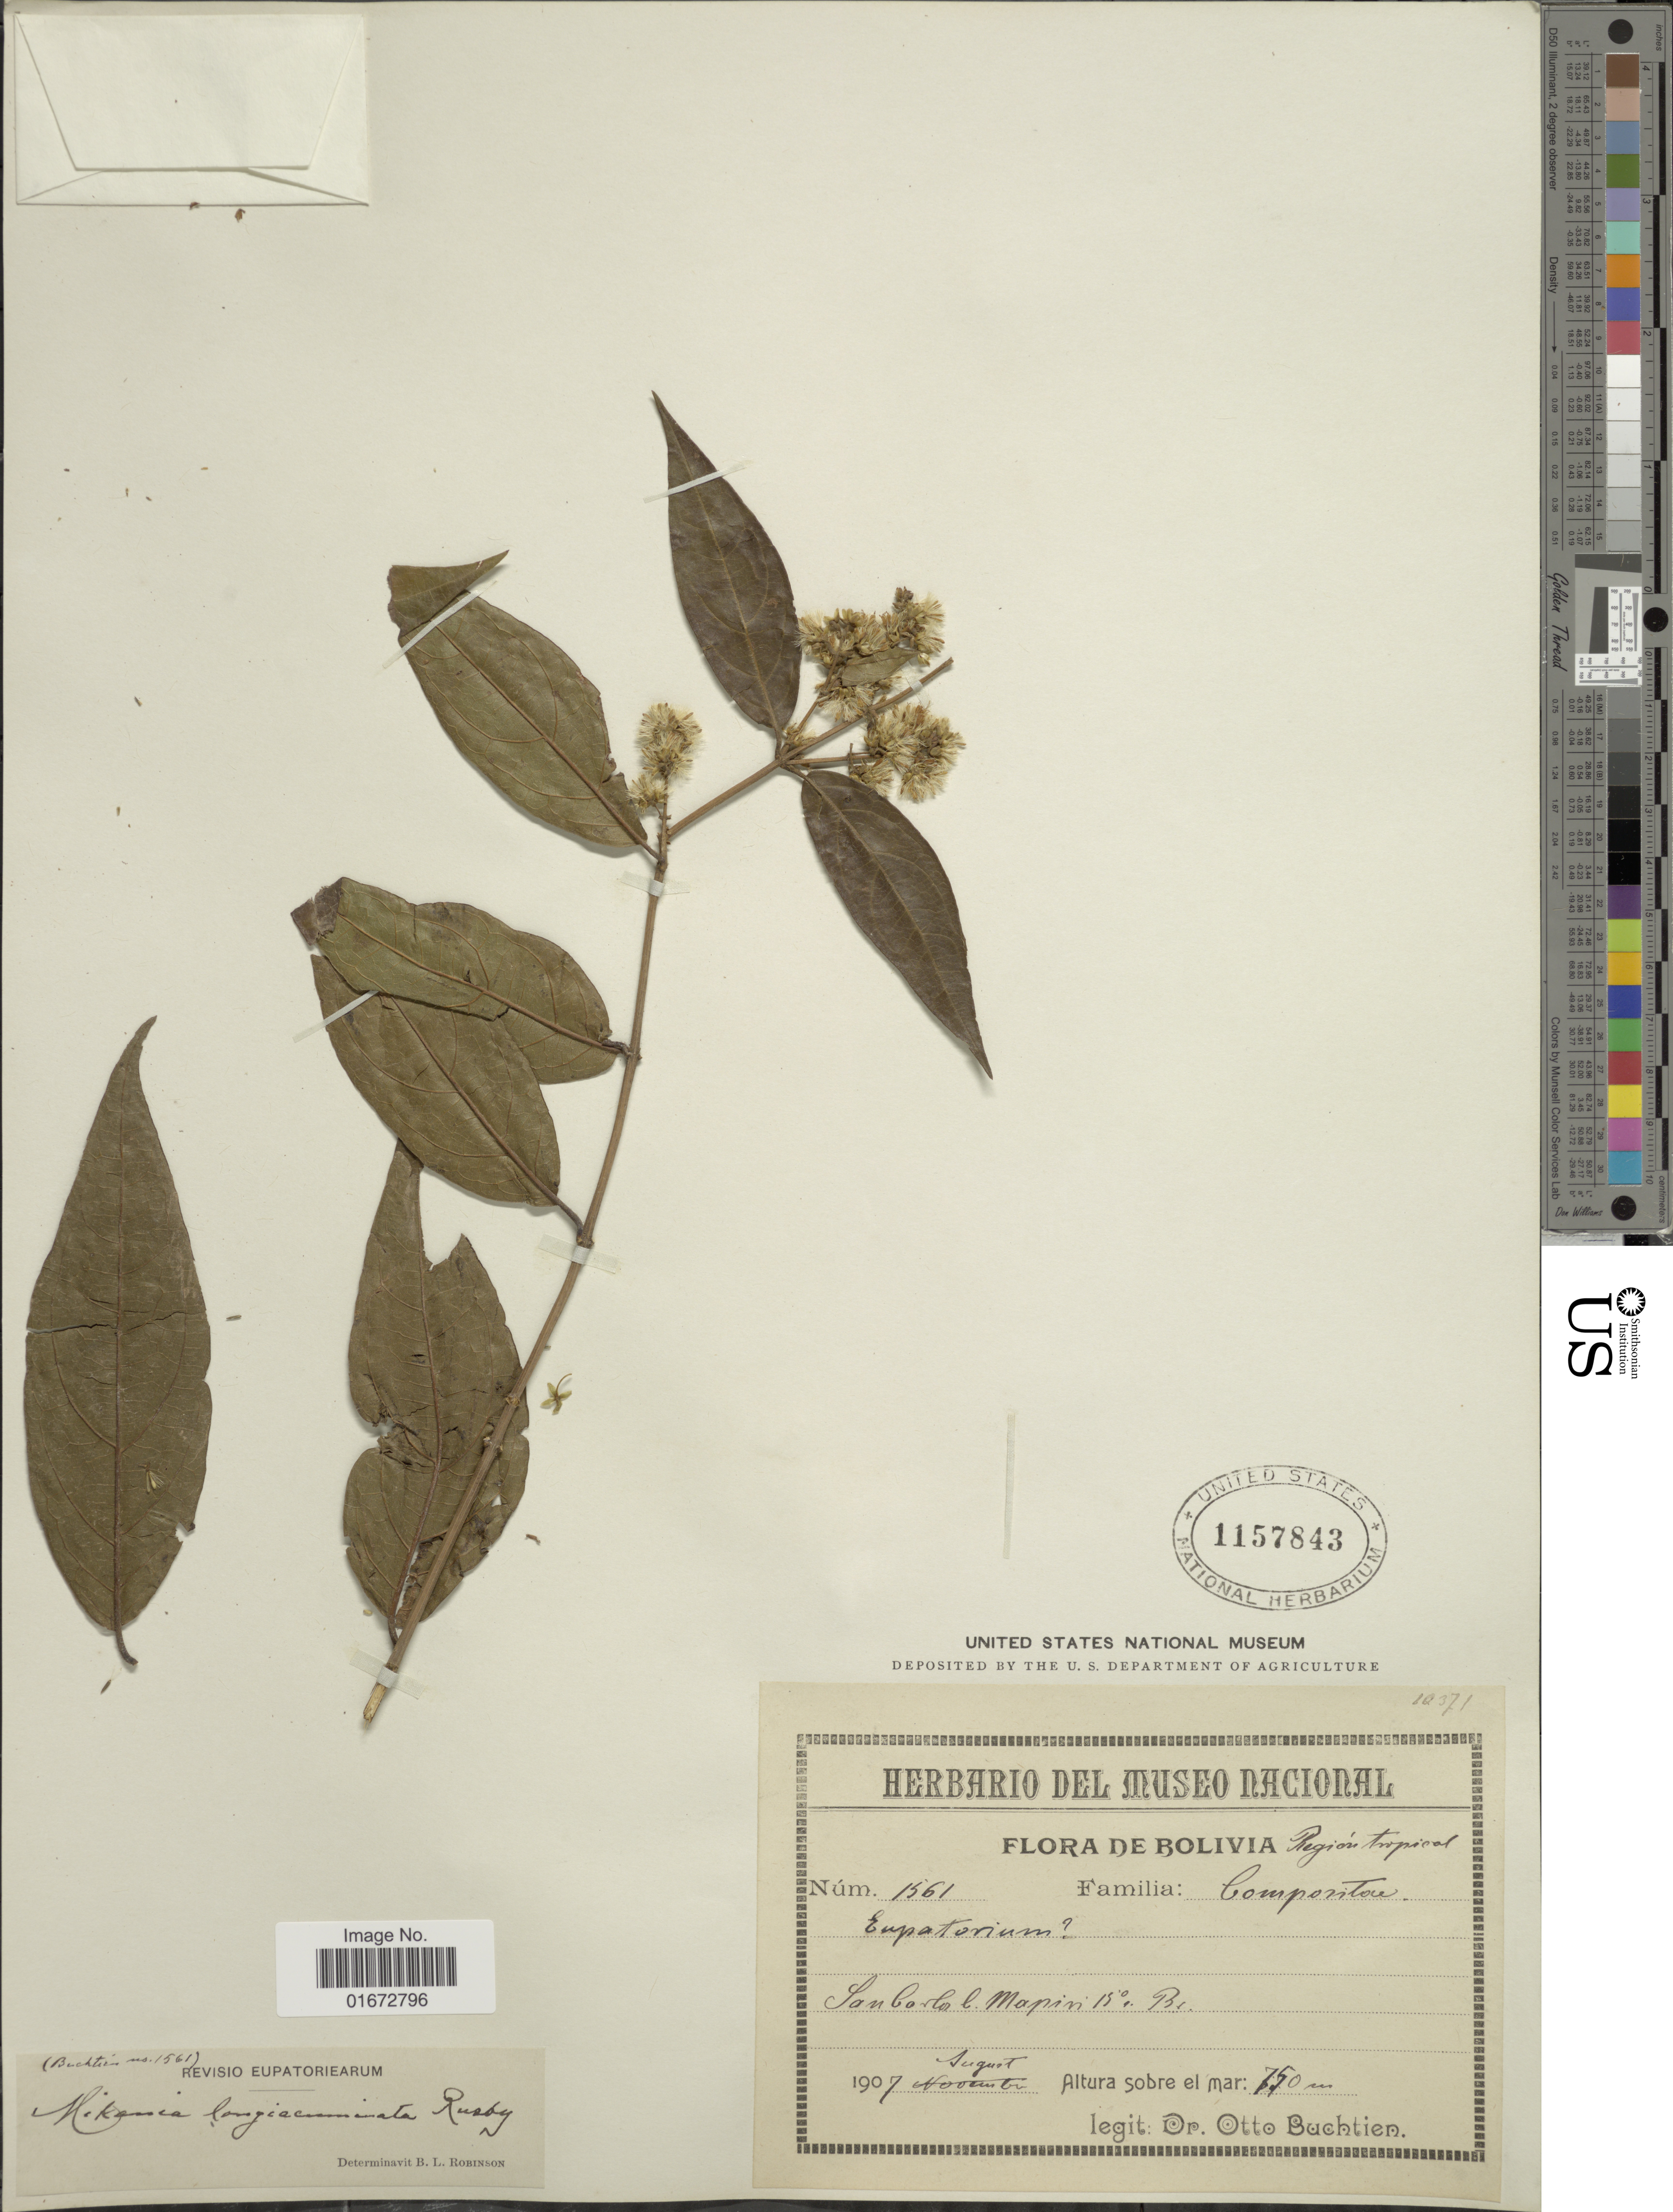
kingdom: Plantae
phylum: Tracheophyta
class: Magnoliopsida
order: Asterales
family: Asteraceae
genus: Mikania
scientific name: Mikania longiacuminata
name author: (Rusby) B.L. Rob.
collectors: O. Buchtien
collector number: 1561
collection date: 1907-08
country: Bolivia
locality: San Carlos b. Mapiri 15° s. Br.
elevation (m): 750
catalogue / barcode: US 1157843